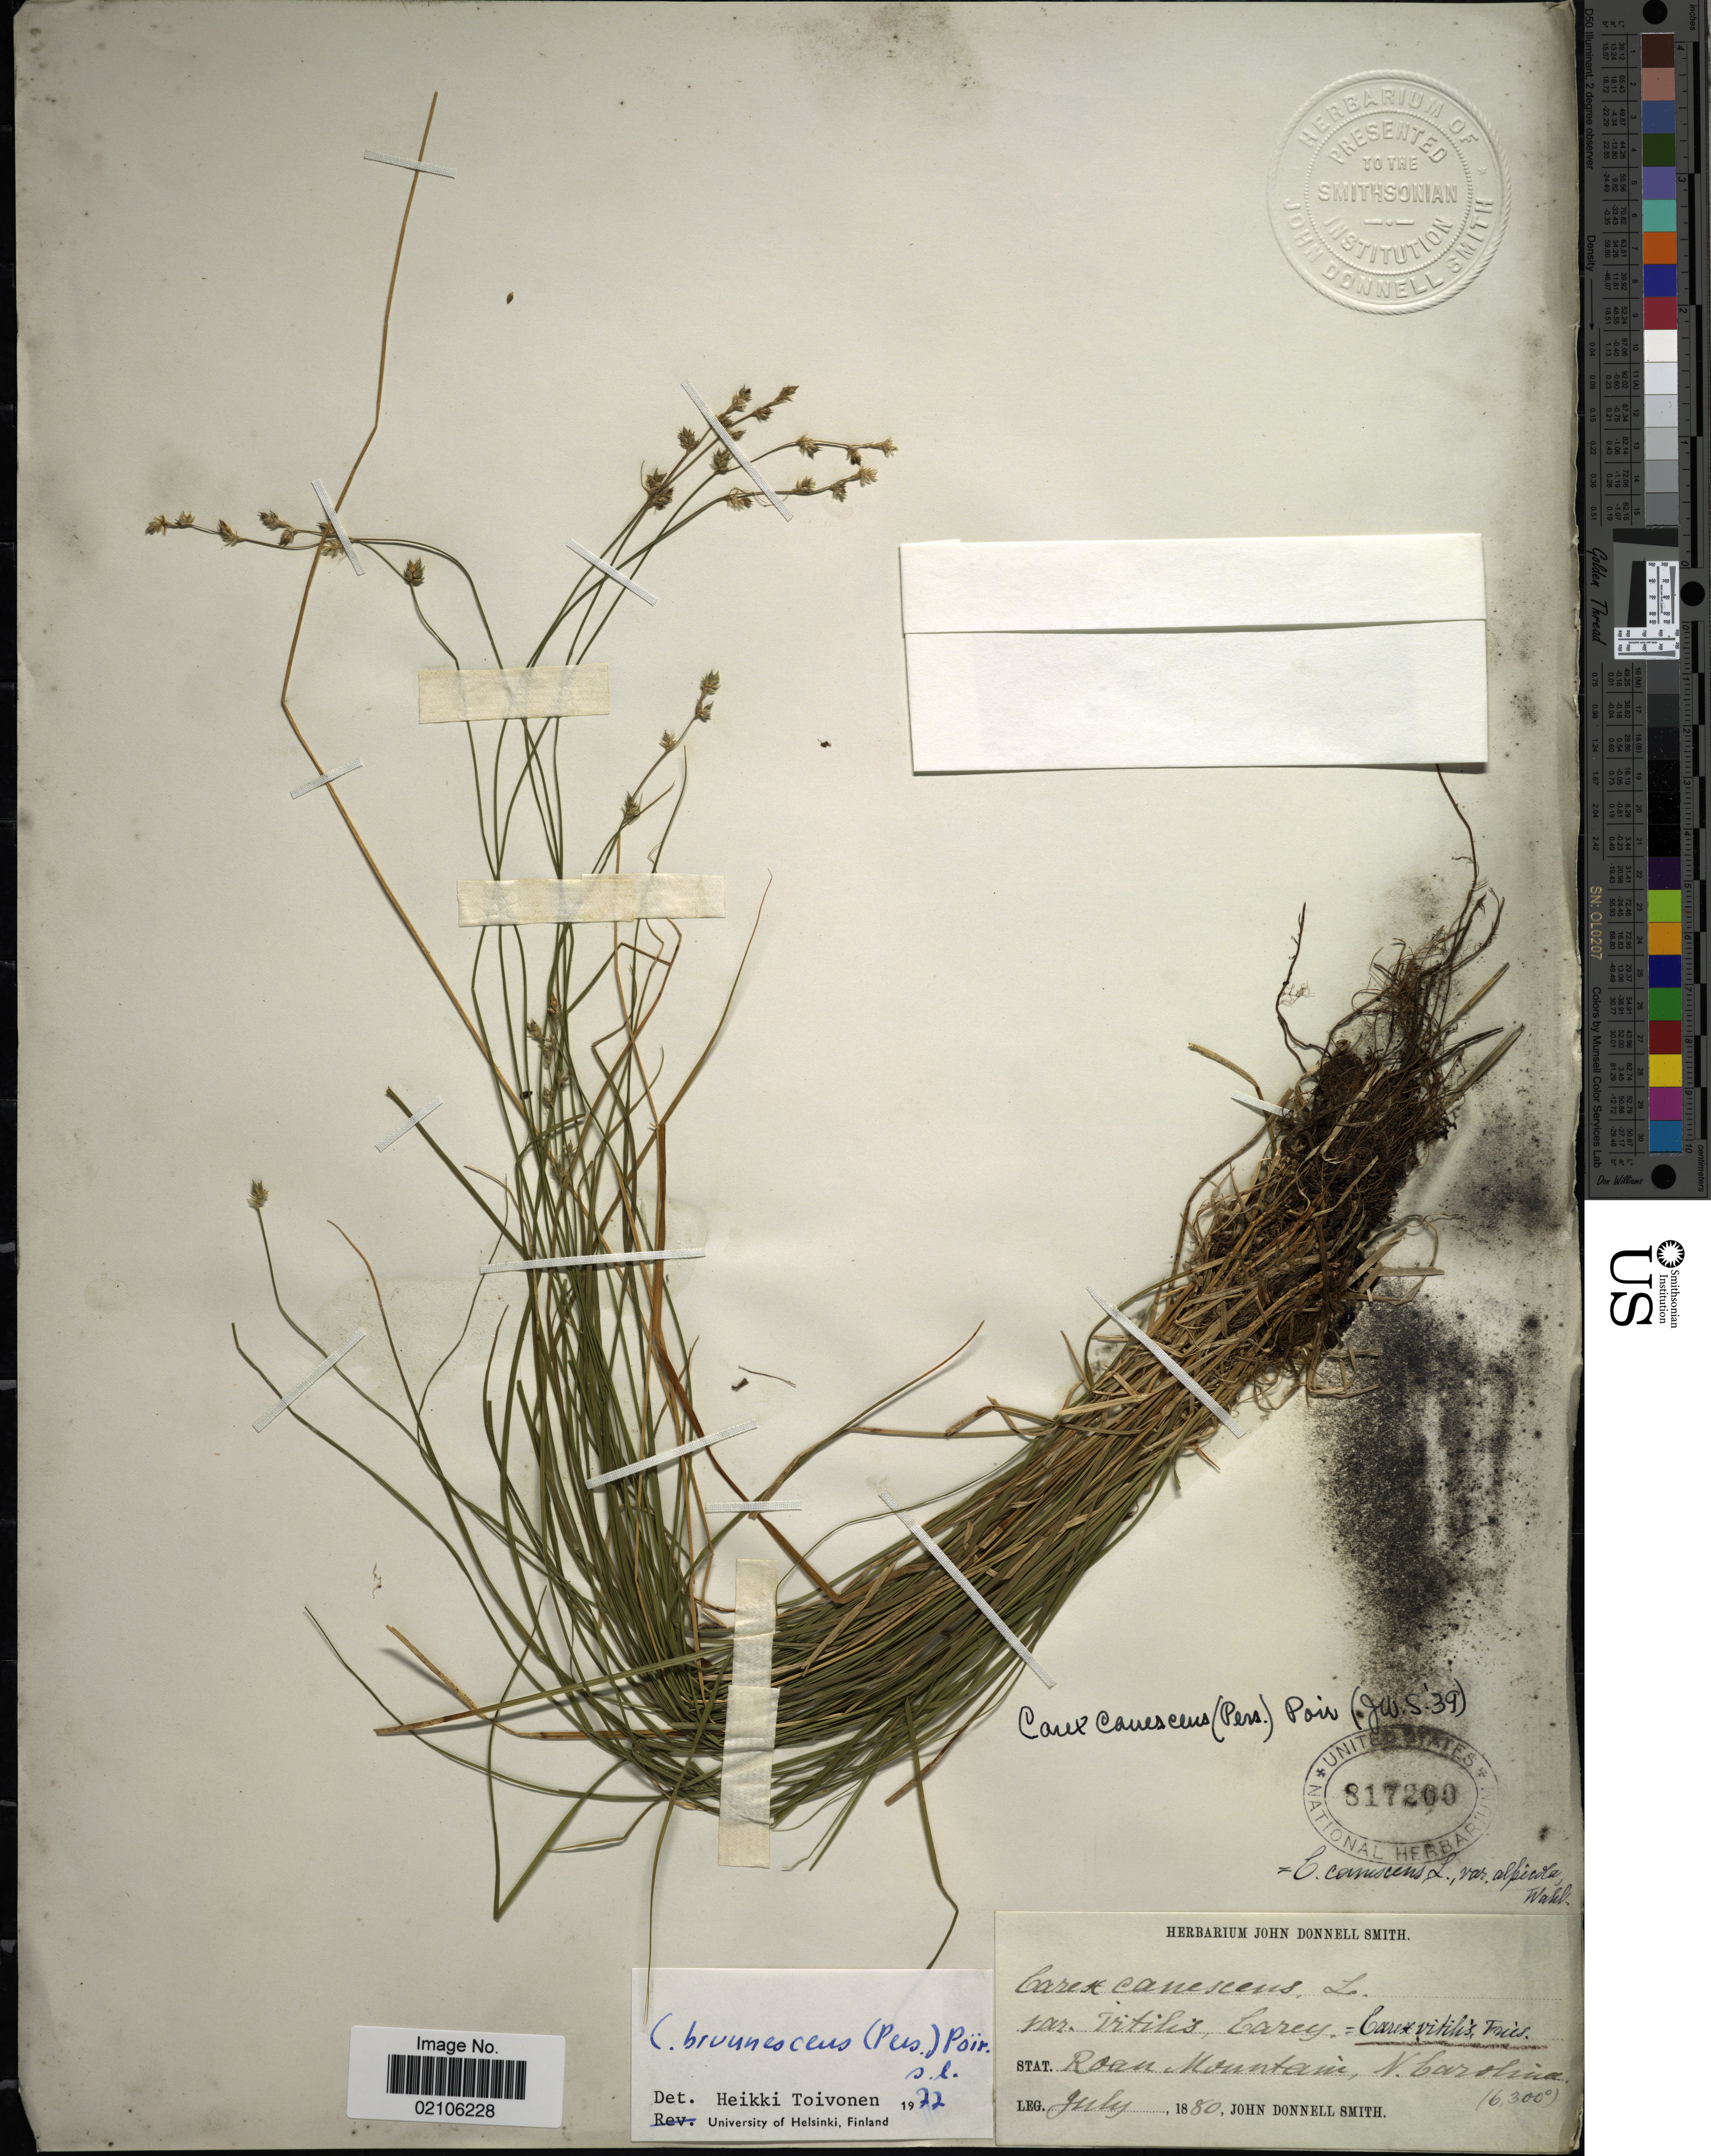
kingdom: Plantae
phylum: Tracheophyta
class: Liliopsida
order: Poales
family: Cyperaceae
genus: Carex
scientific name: Carex brunnescens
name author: (Pers.) Poir.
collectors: J. Donnell Smith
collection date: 1880-07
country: United States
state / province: North Carolina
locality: Roan Mountain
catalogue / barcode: US 817200